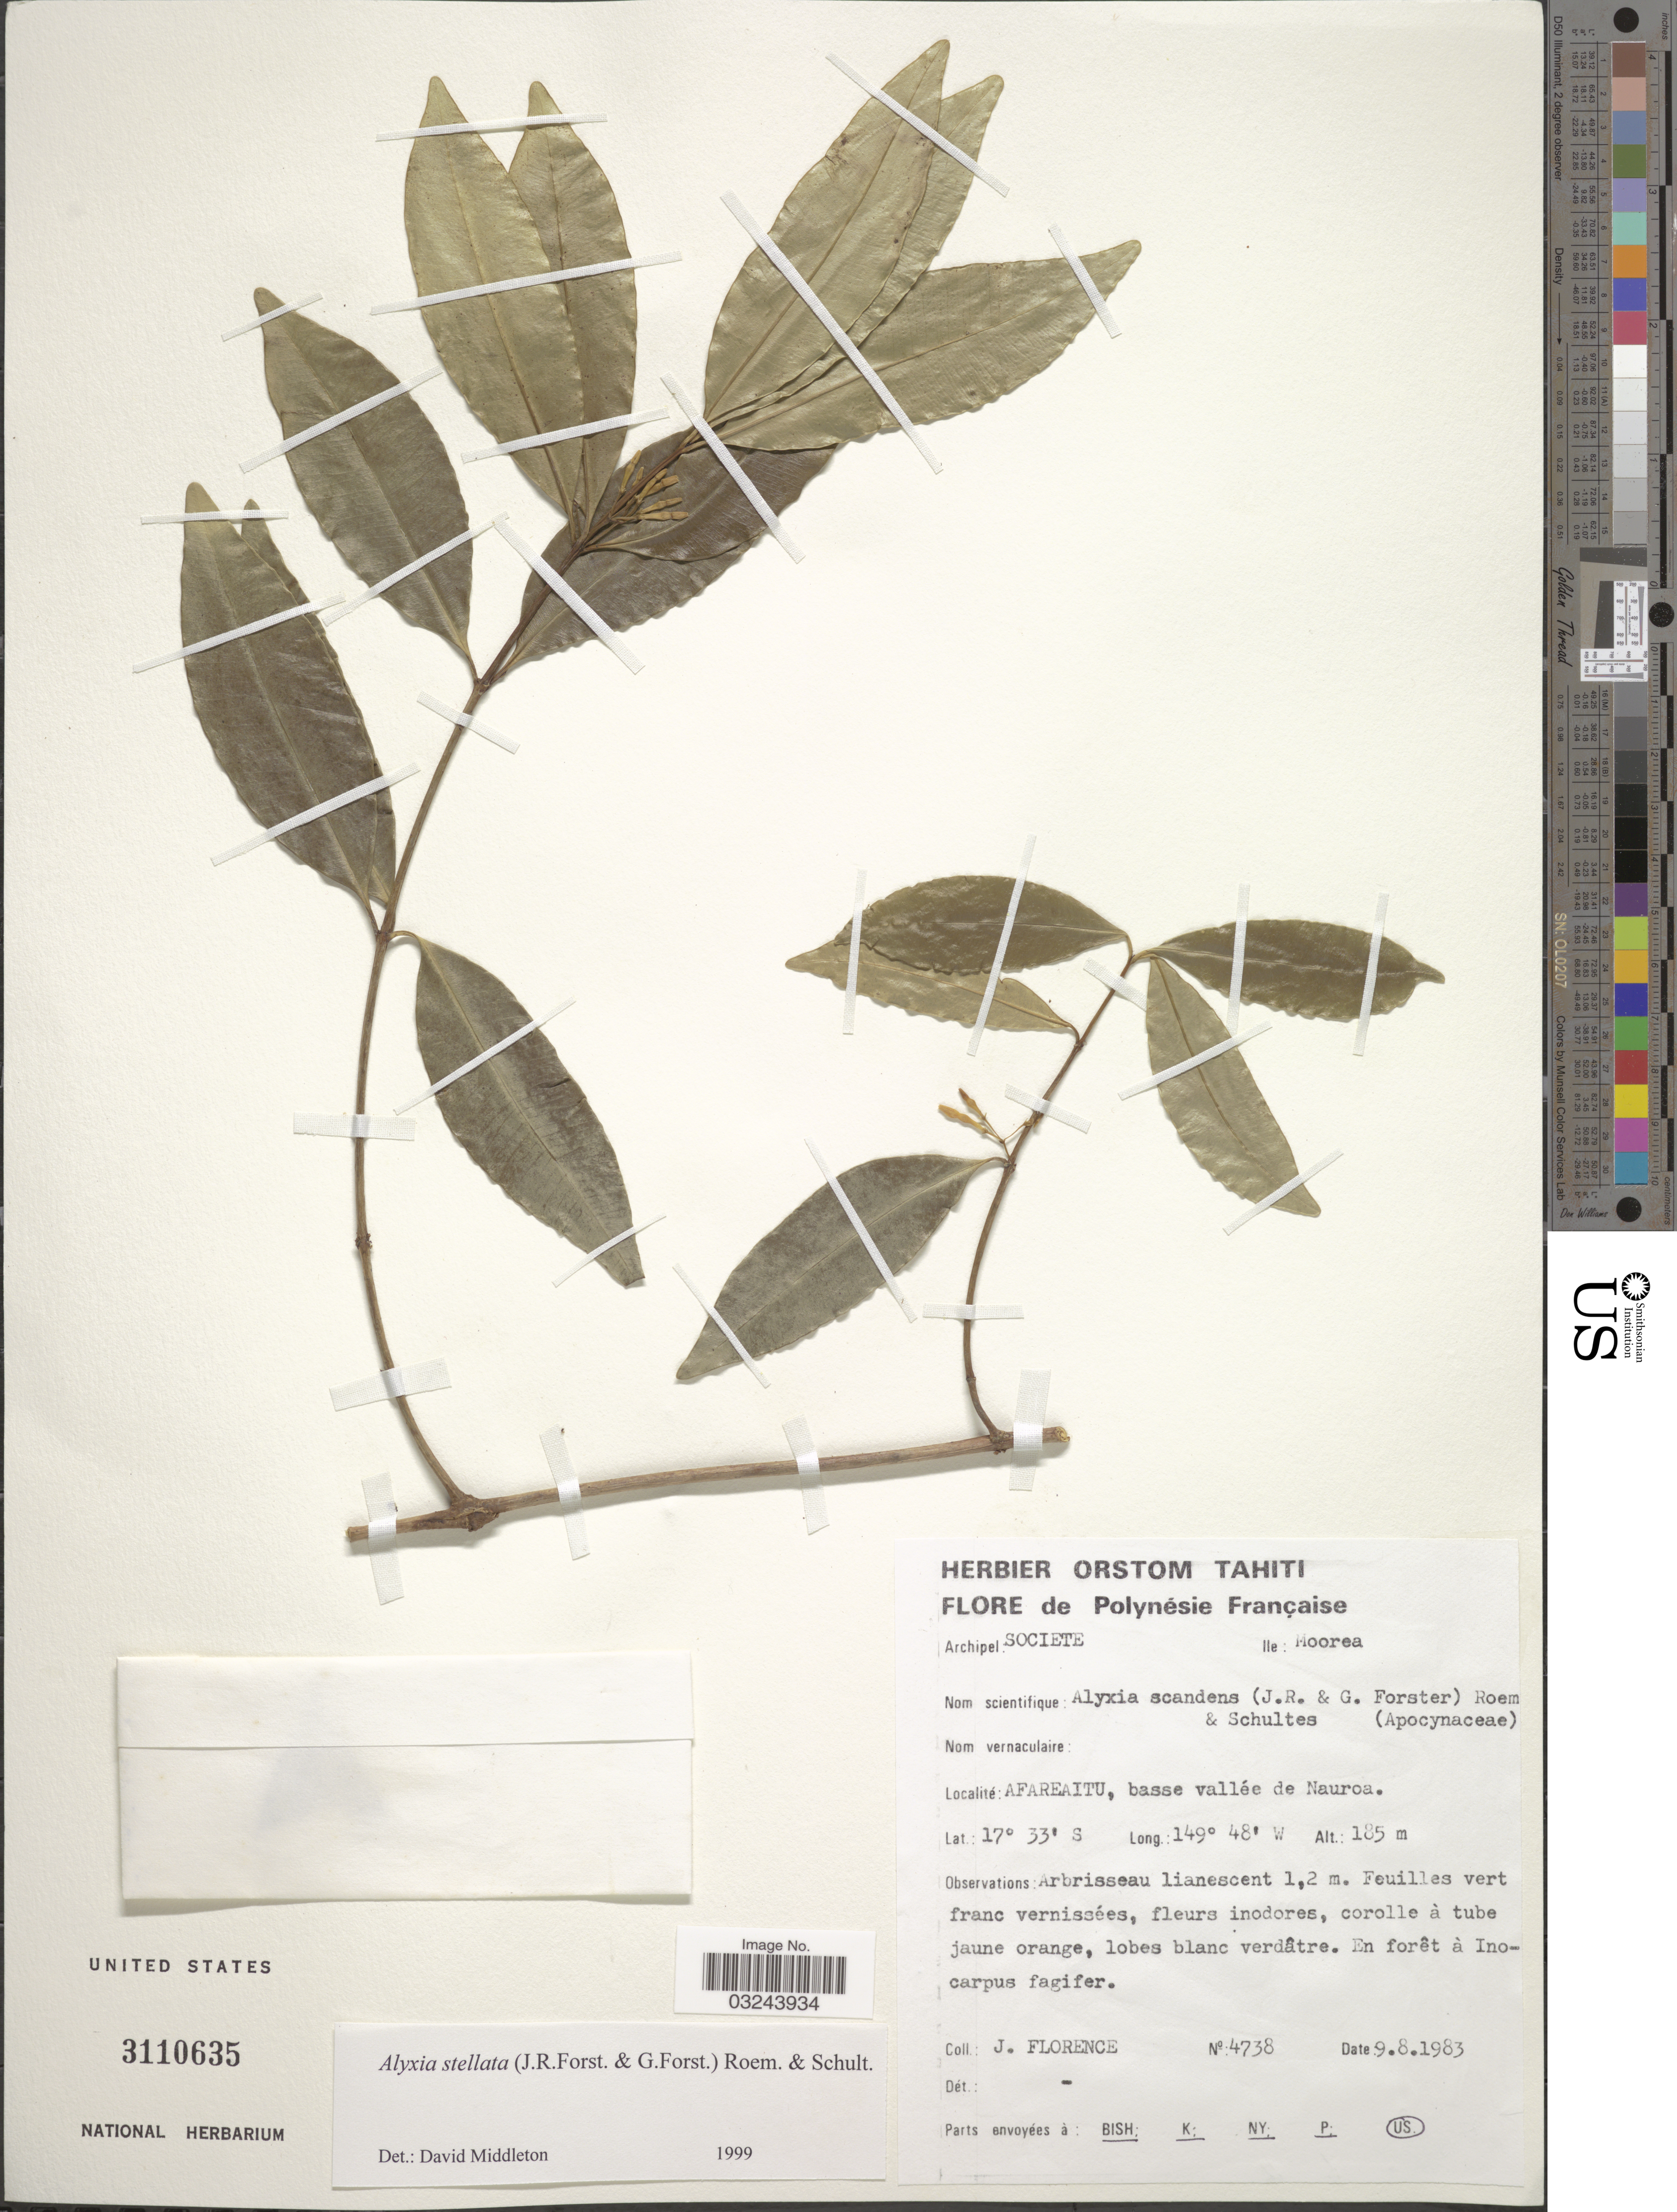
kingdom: Plantae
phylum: Tracheophyta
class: Magnoliopsida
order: Gentianales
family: Apocynaceae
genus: Alyxia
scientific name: Alyxia stellata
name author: (J.R. Forst. & G. Forst.) Roem. & Schult.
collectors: J. Florence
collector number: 4738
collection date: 1983-08-09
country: French Polynesia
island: Moorea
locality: Polynésie Française. Archipel: Societe. Ile: Moorea. Afareaitu, basse vallée de Nauroa.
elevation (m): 185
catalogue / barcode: US 3110635